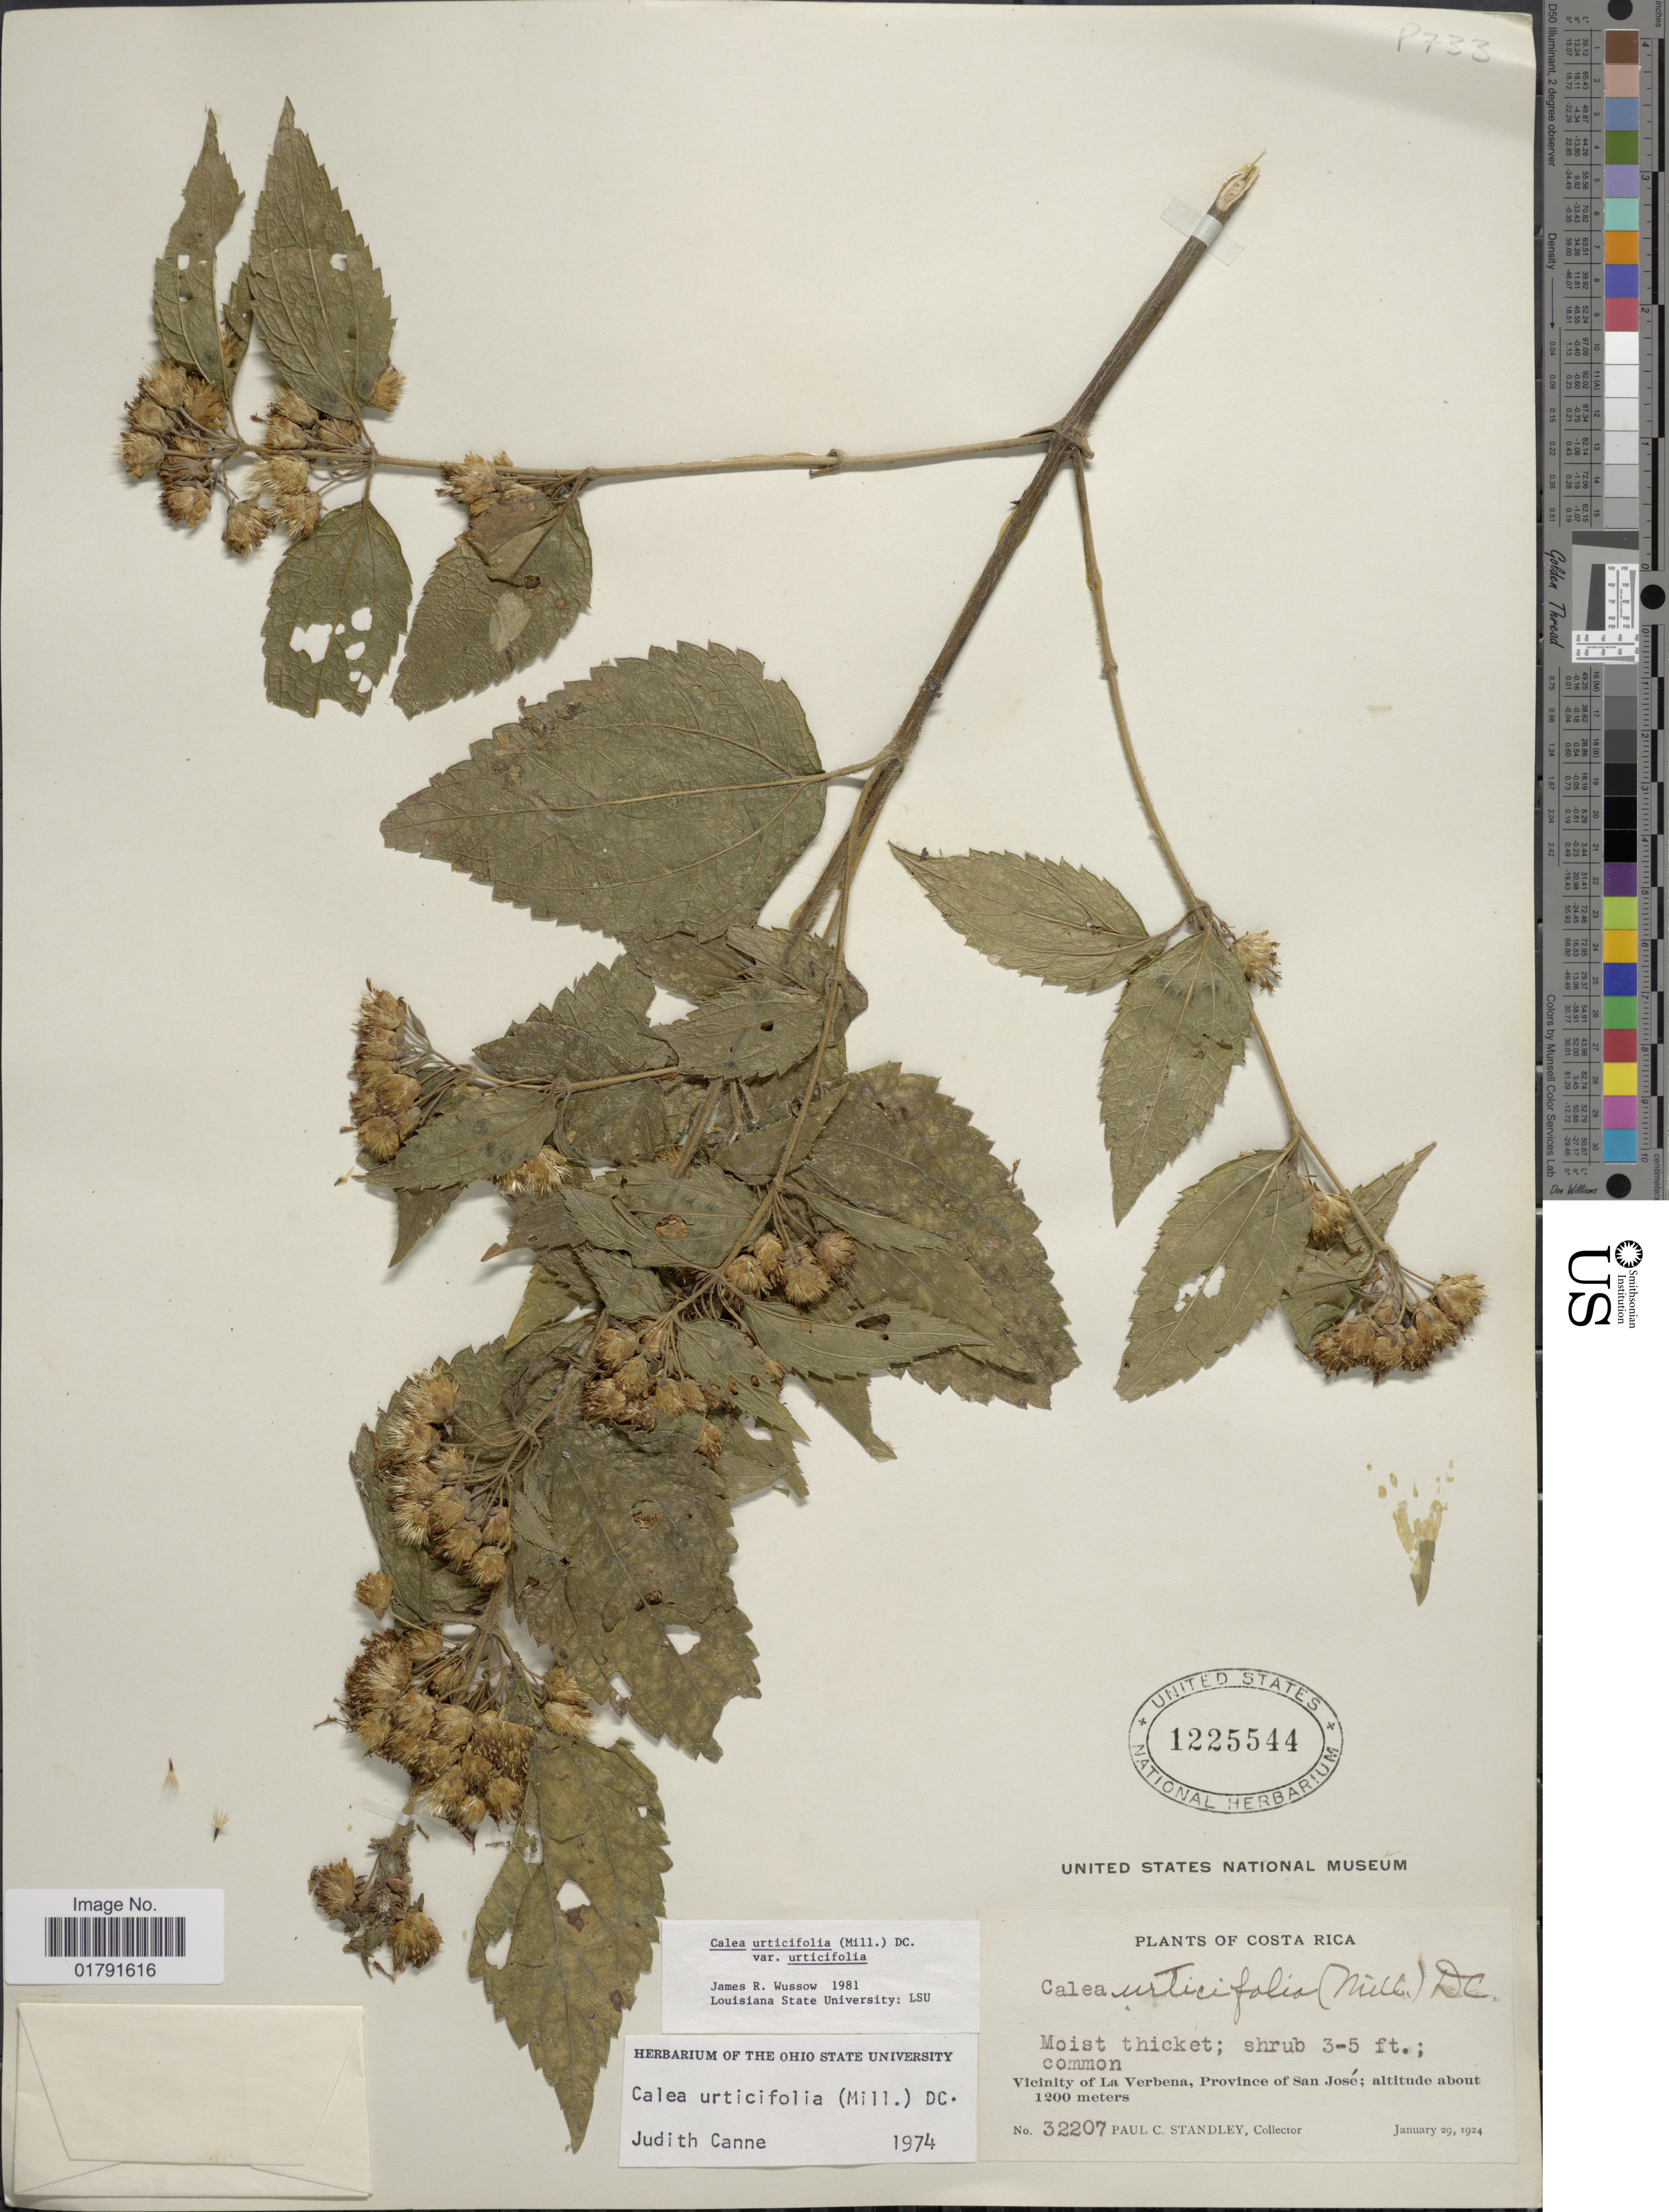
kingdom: Plantae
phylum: Tracheophyta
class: Magnoliopsida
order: Asterales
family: Asteraceae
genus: Calea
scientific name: Calea urticifolia var. urticifolia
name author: (Mill.) DC.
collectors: P. C. Standley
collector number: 32207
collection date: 1924-01-29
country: Costa Rica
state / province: San José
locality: Moist thicket, vicinity of La Verbena.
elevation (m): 1200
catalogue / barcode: US 1225544